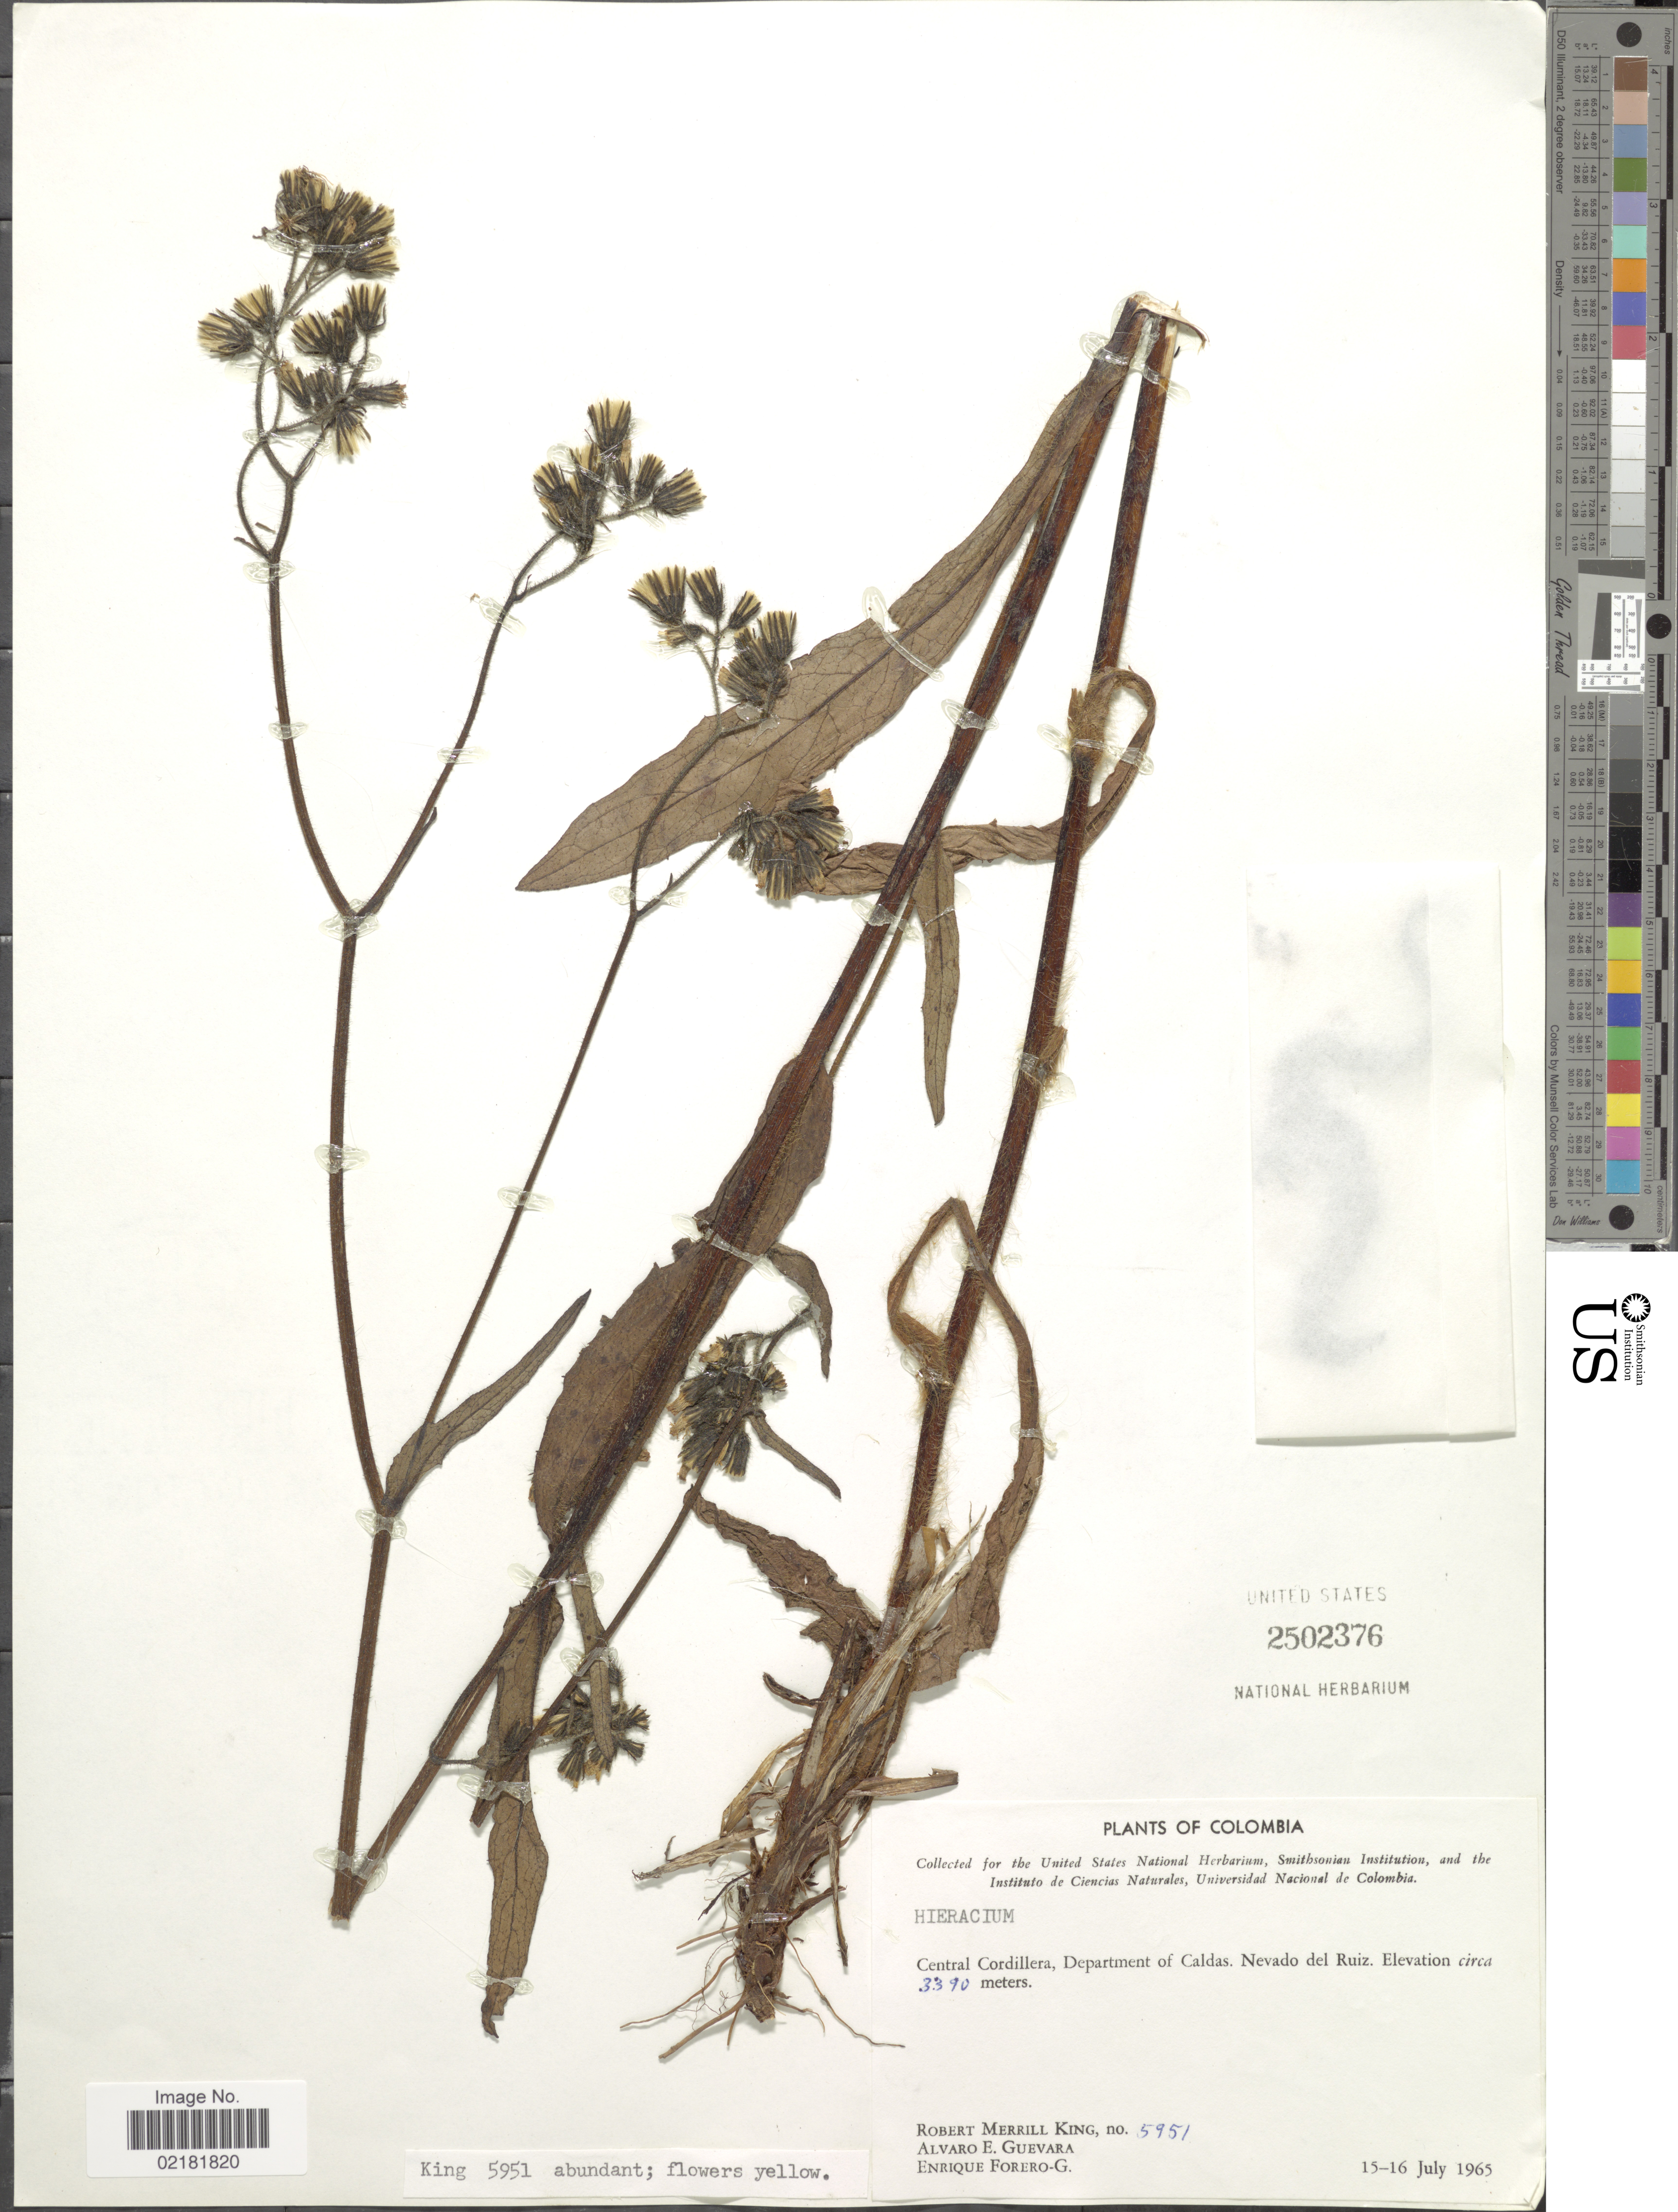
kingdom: Plantae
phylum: Tracheophyta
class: Magnoliopsida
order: Asterales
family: Asteraceae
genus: Hieracium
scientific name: Hieracium repandulare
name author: Druce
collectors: R. M. King, A. E. Guevara & E. Forero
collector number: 5951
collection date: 1965-07-15/1965-07-16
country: Colombia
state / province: Caldas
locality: Central Cordillera, Nevado del Ruiz.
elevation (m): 3390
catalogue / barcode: US 2502376